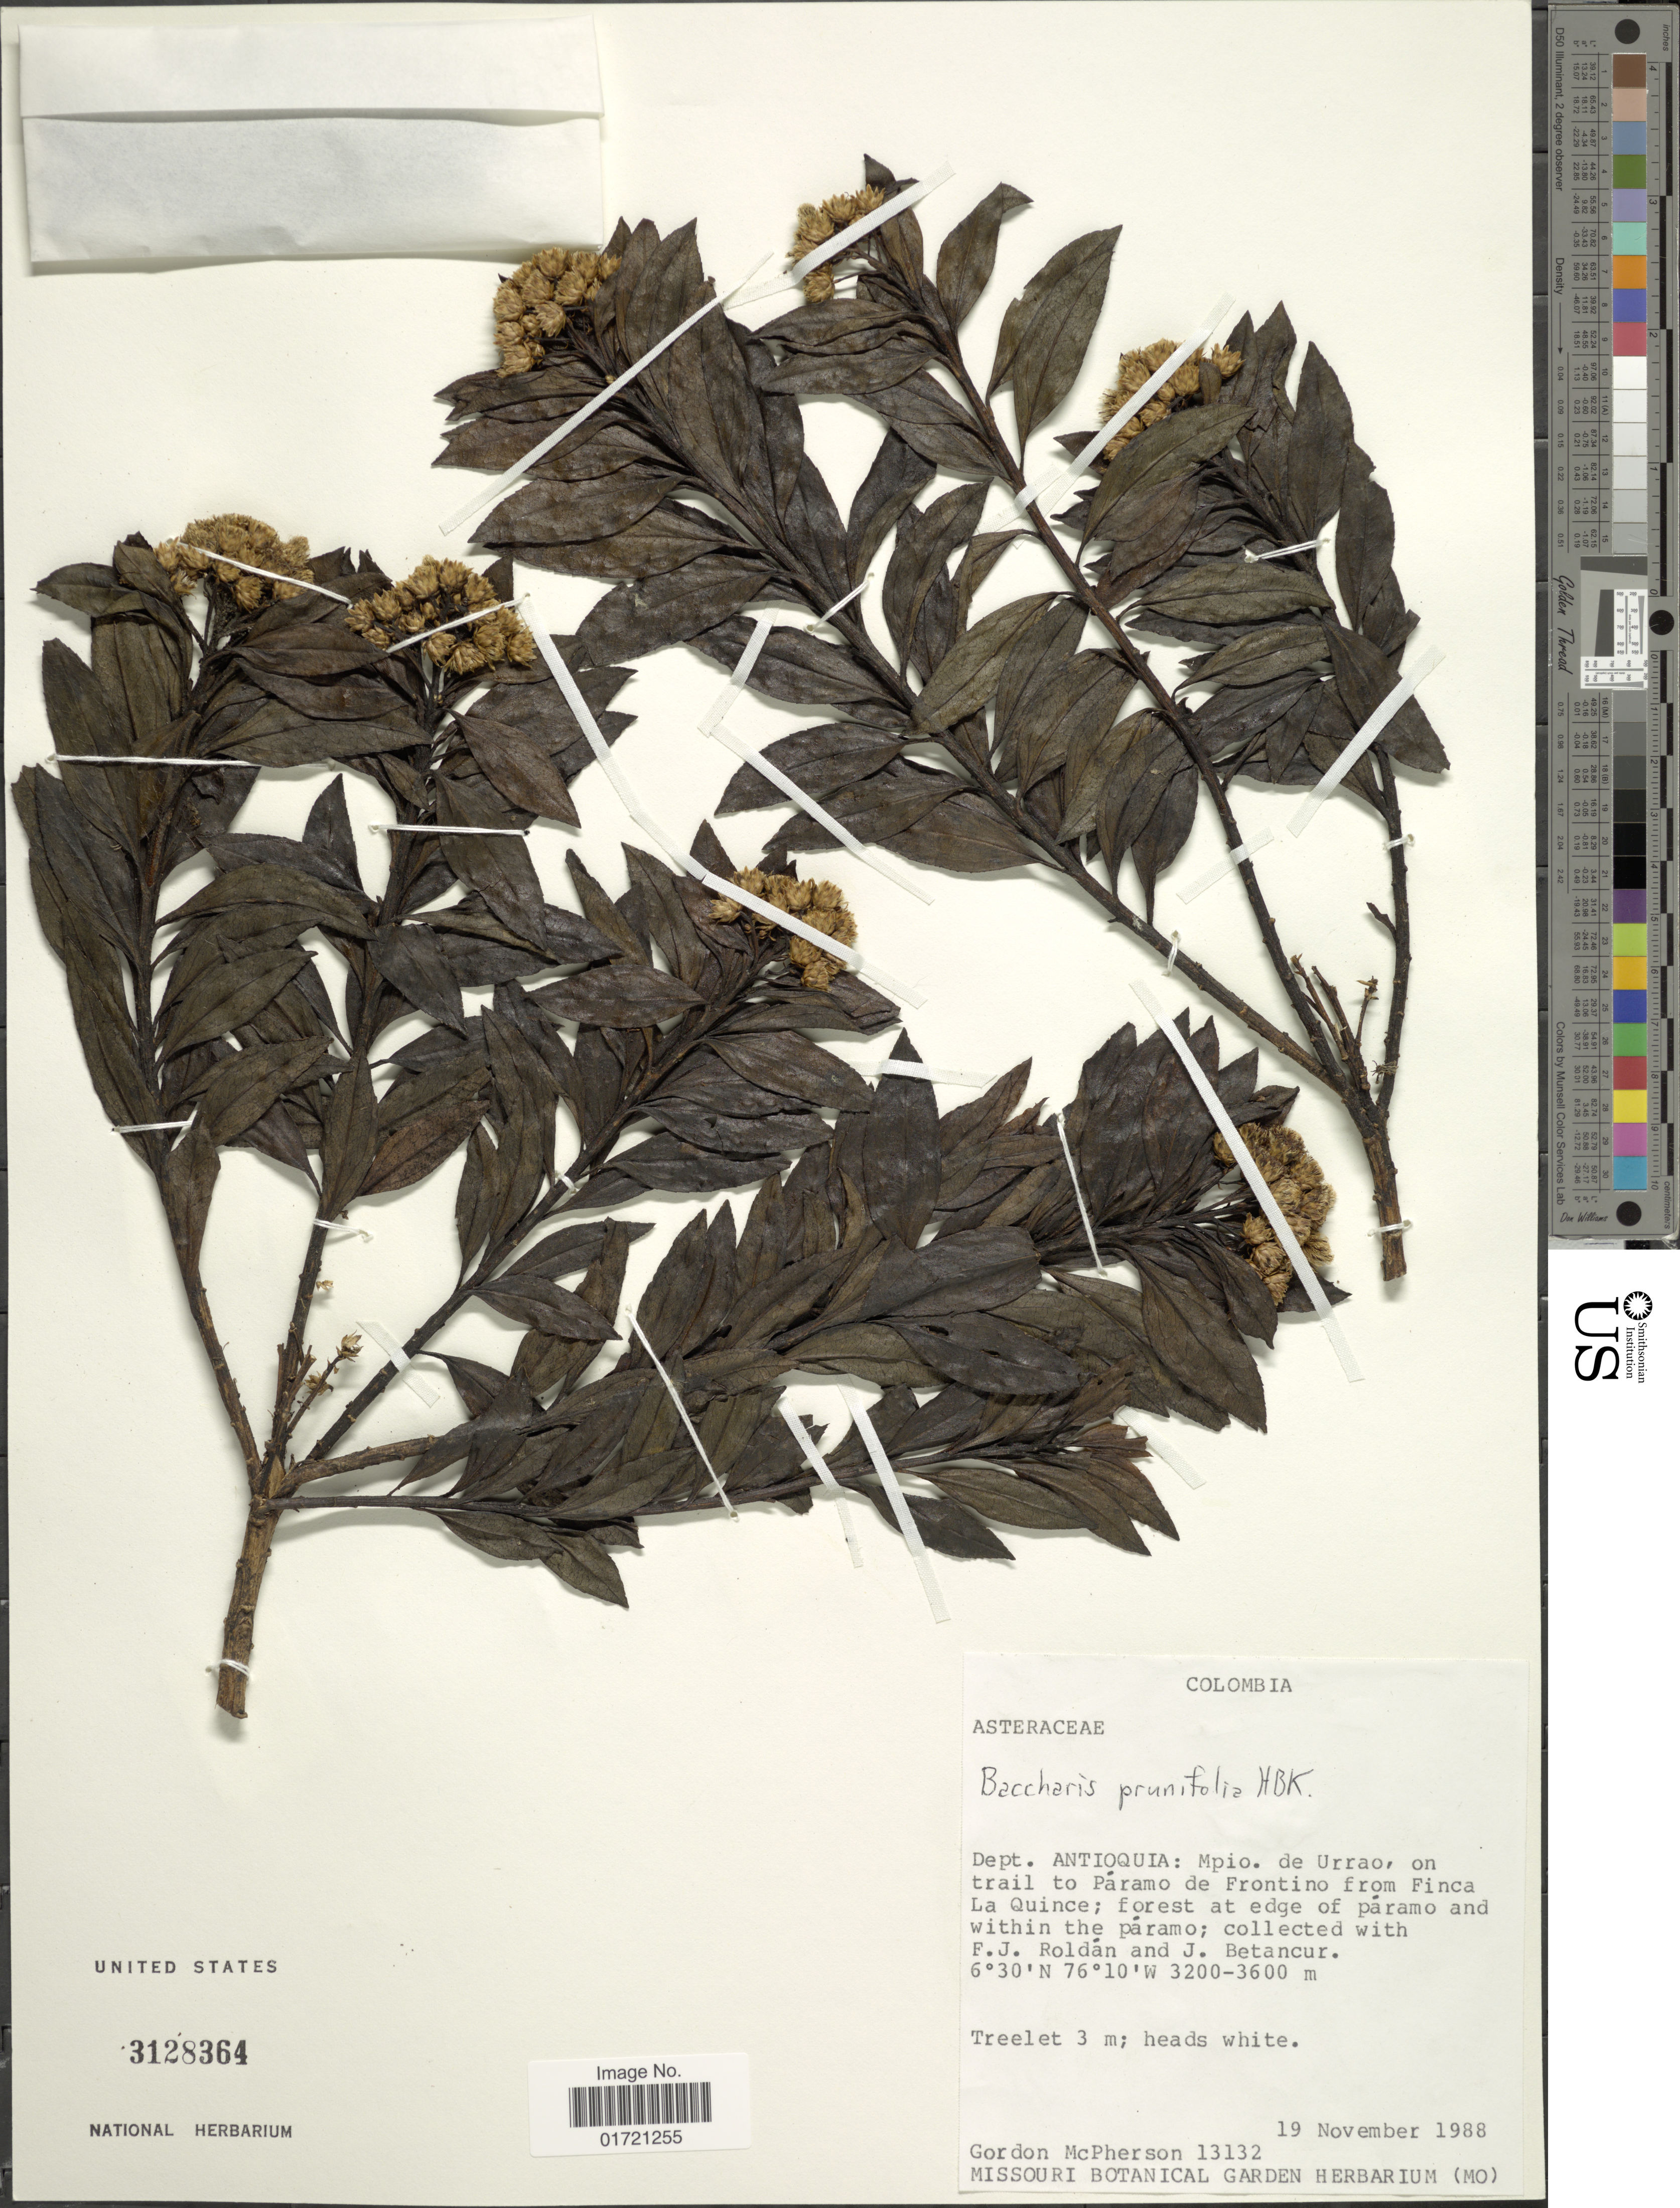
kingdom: Plantae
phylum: Tracheophyta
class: Magnoliopsida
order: Asterales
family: Asteraceae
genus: Baccharis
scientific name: Baccharis prunifolia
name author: Kunth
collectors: G. D. McPherson, F. J. Roldán & J. Betancur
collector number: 13132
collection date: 1988-11-19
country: Colombia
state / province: Antioquia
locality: Dept. Antioquia: Mpio. de Urrao, on trail to Páramo de Frontino from Finca La Quince; forest at edge of páramo and within the páramo.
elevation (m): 3200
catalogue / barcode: US 3128364